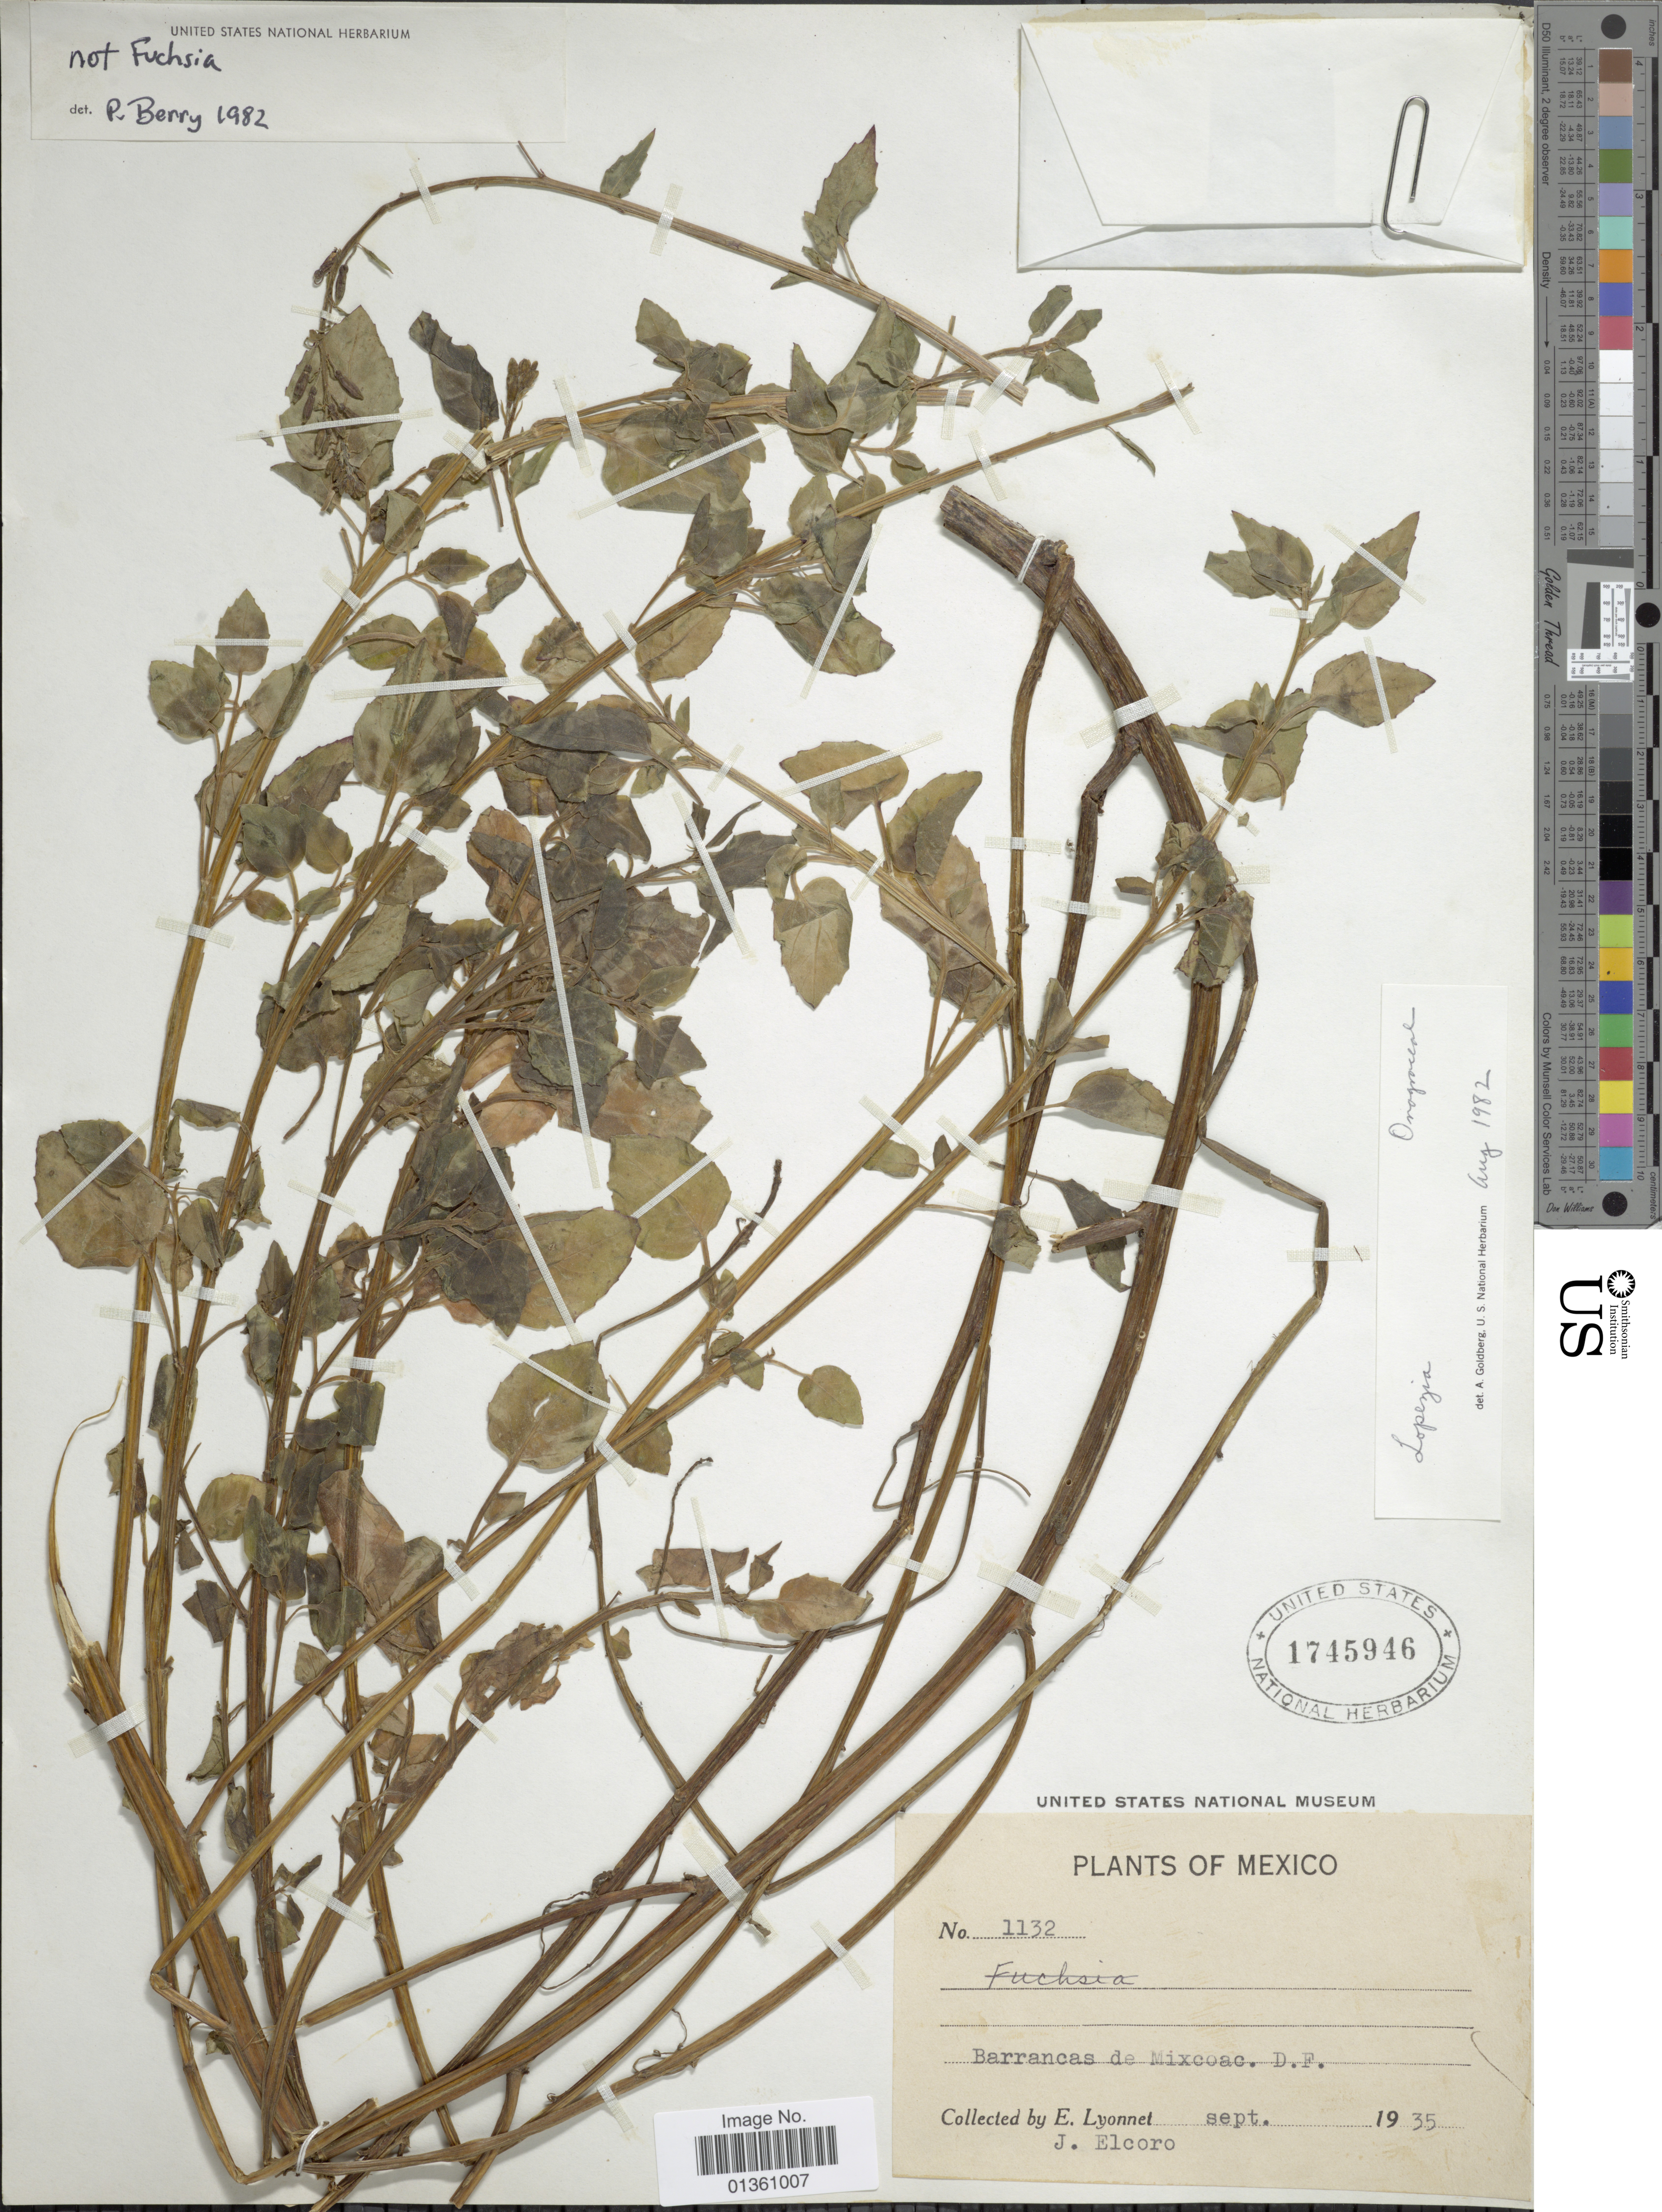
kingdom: Plantae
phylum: Tracheophyta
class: Magnoliopsida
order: Myrtales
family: Onagraceae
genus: Lopezia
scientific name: Lopezia sp.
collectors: E. Lyonnet & J. Elcoro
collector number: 1132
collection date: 1935-09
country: Mexico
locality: Barranca de Mixcoac. D.F.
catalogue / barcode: US 1745946